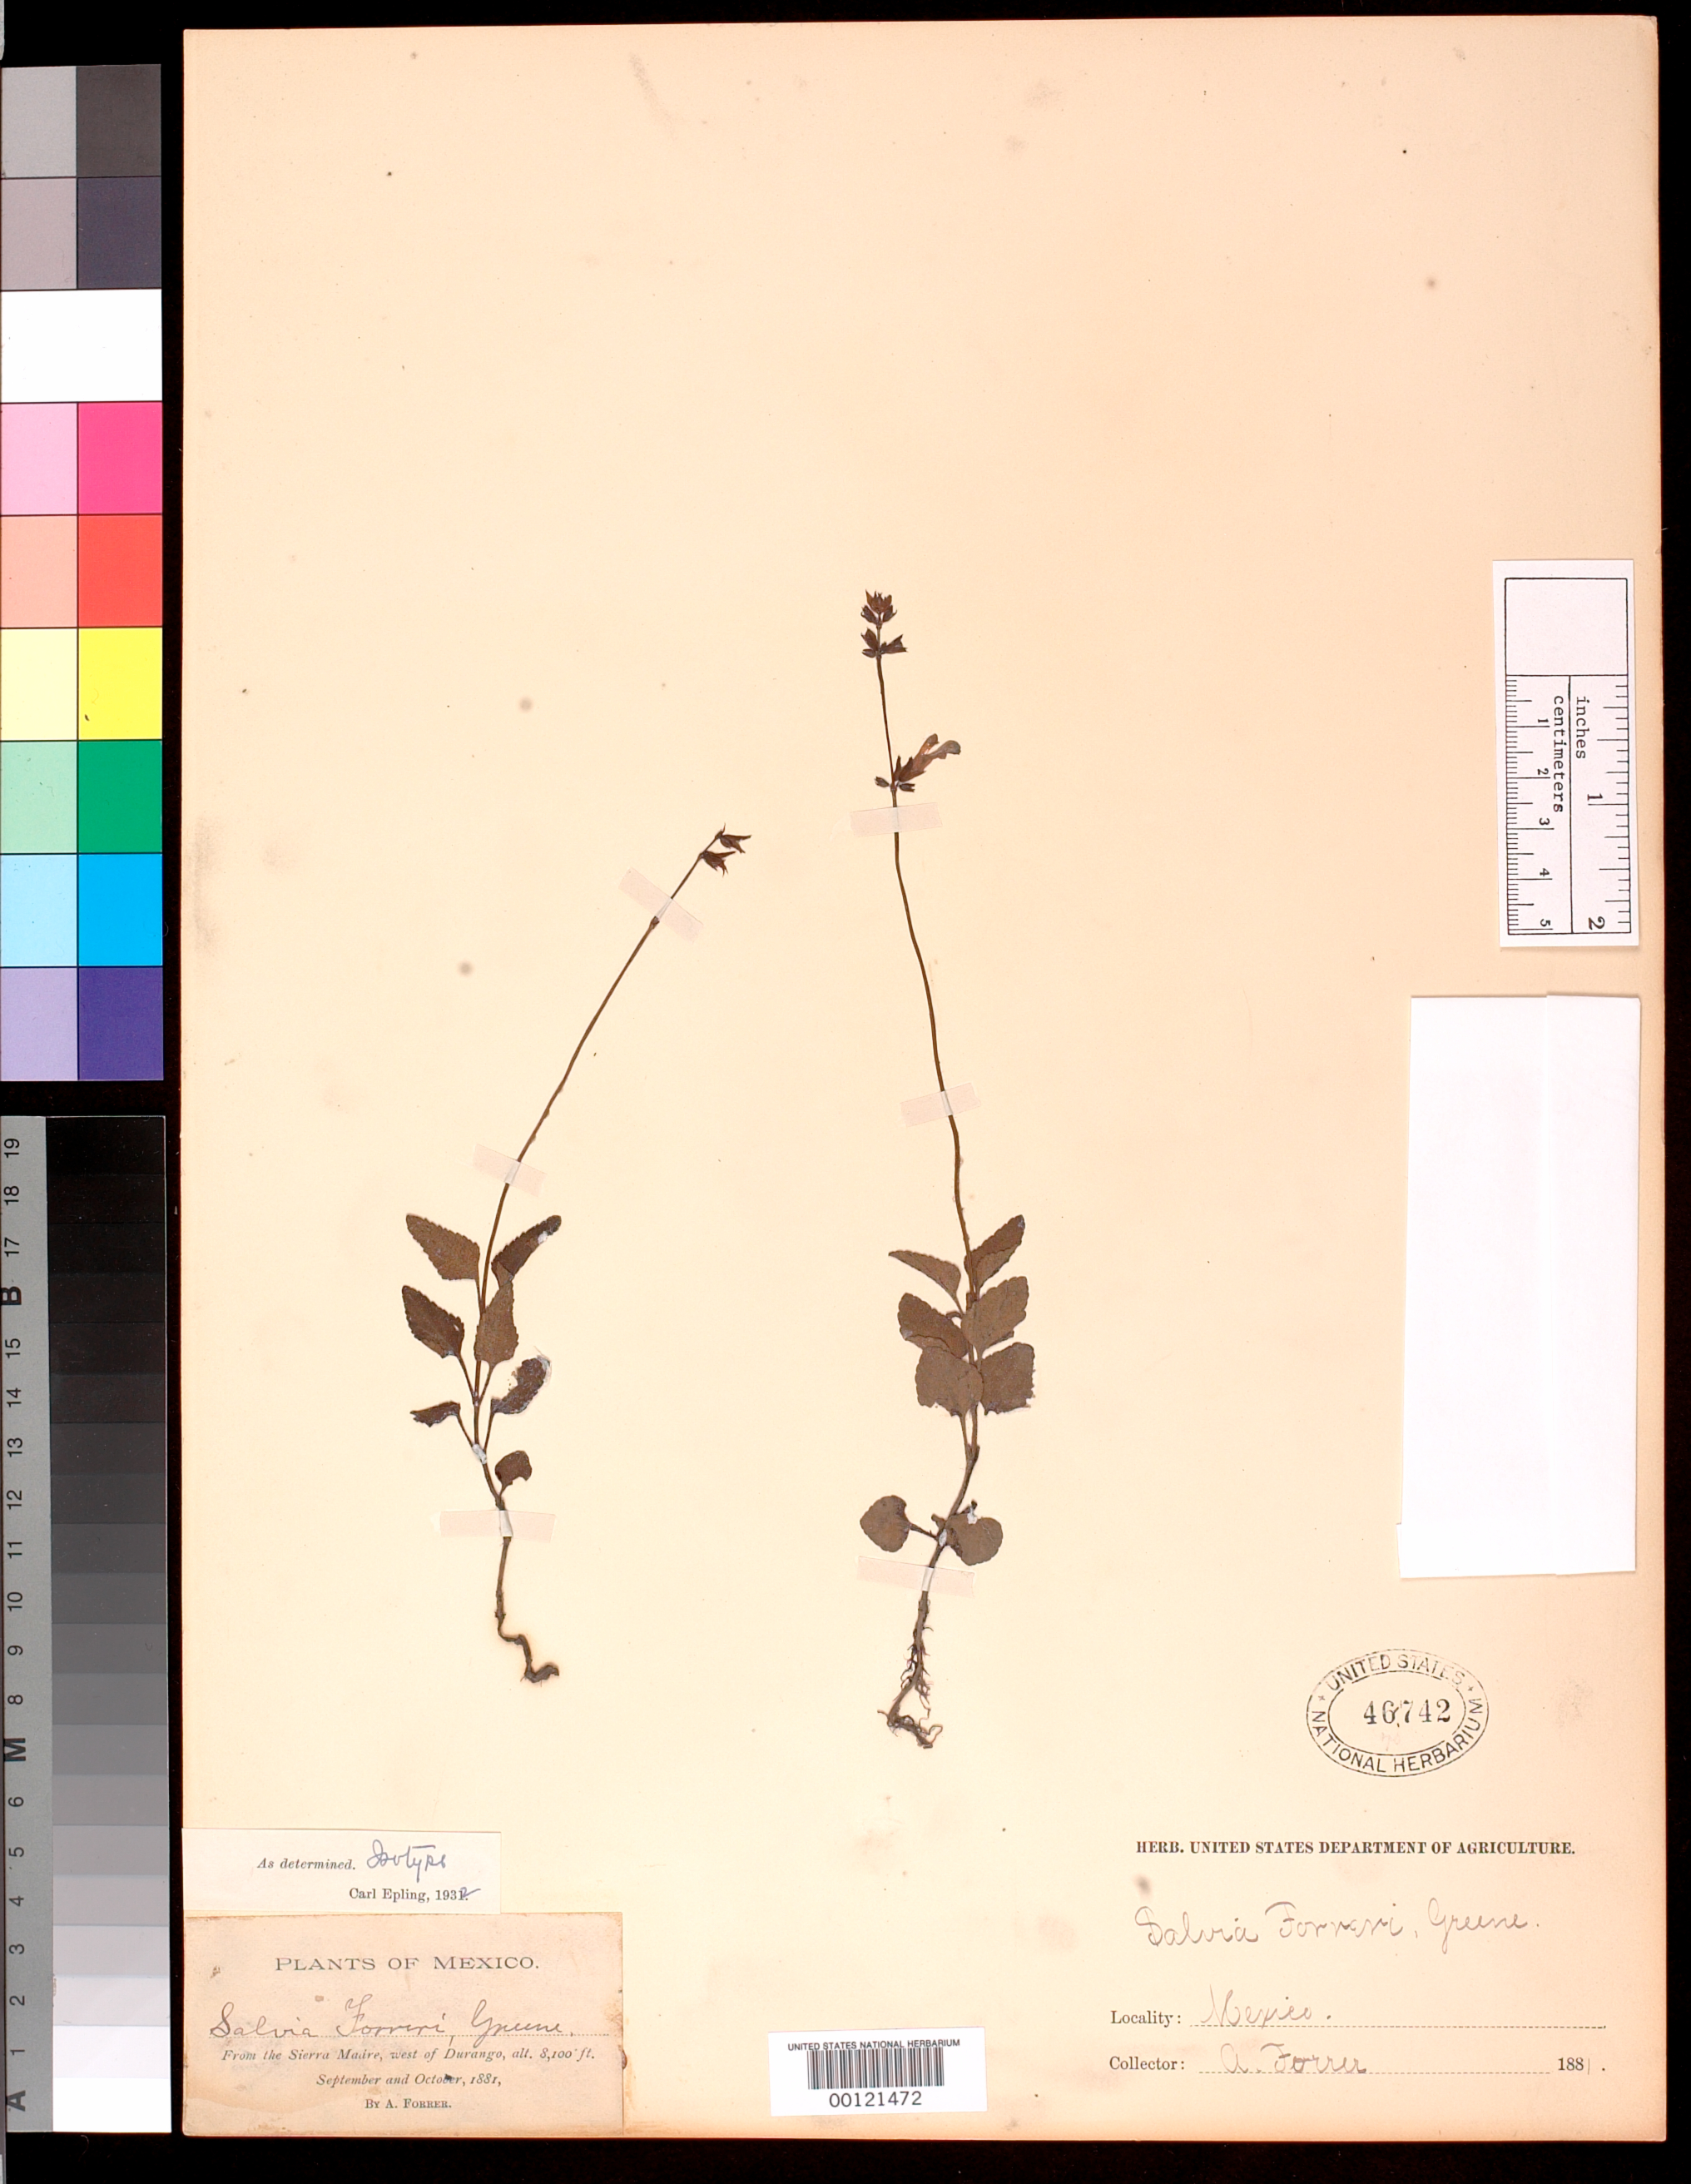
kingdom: Plantae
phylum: Tracheophyta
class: Magnoliopsida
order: Lamiales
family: Lamiaceae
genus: Salvia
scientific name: Salvia forreri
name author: Greene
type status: Isotype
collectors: A. Forrer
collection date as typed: Sep 1881 to -- Oct 1881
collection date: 1881-09/1881-10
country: Mexico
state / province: Durango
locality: From Sierra Madre, W of Durango.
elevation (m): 2469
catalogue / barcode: US 46742